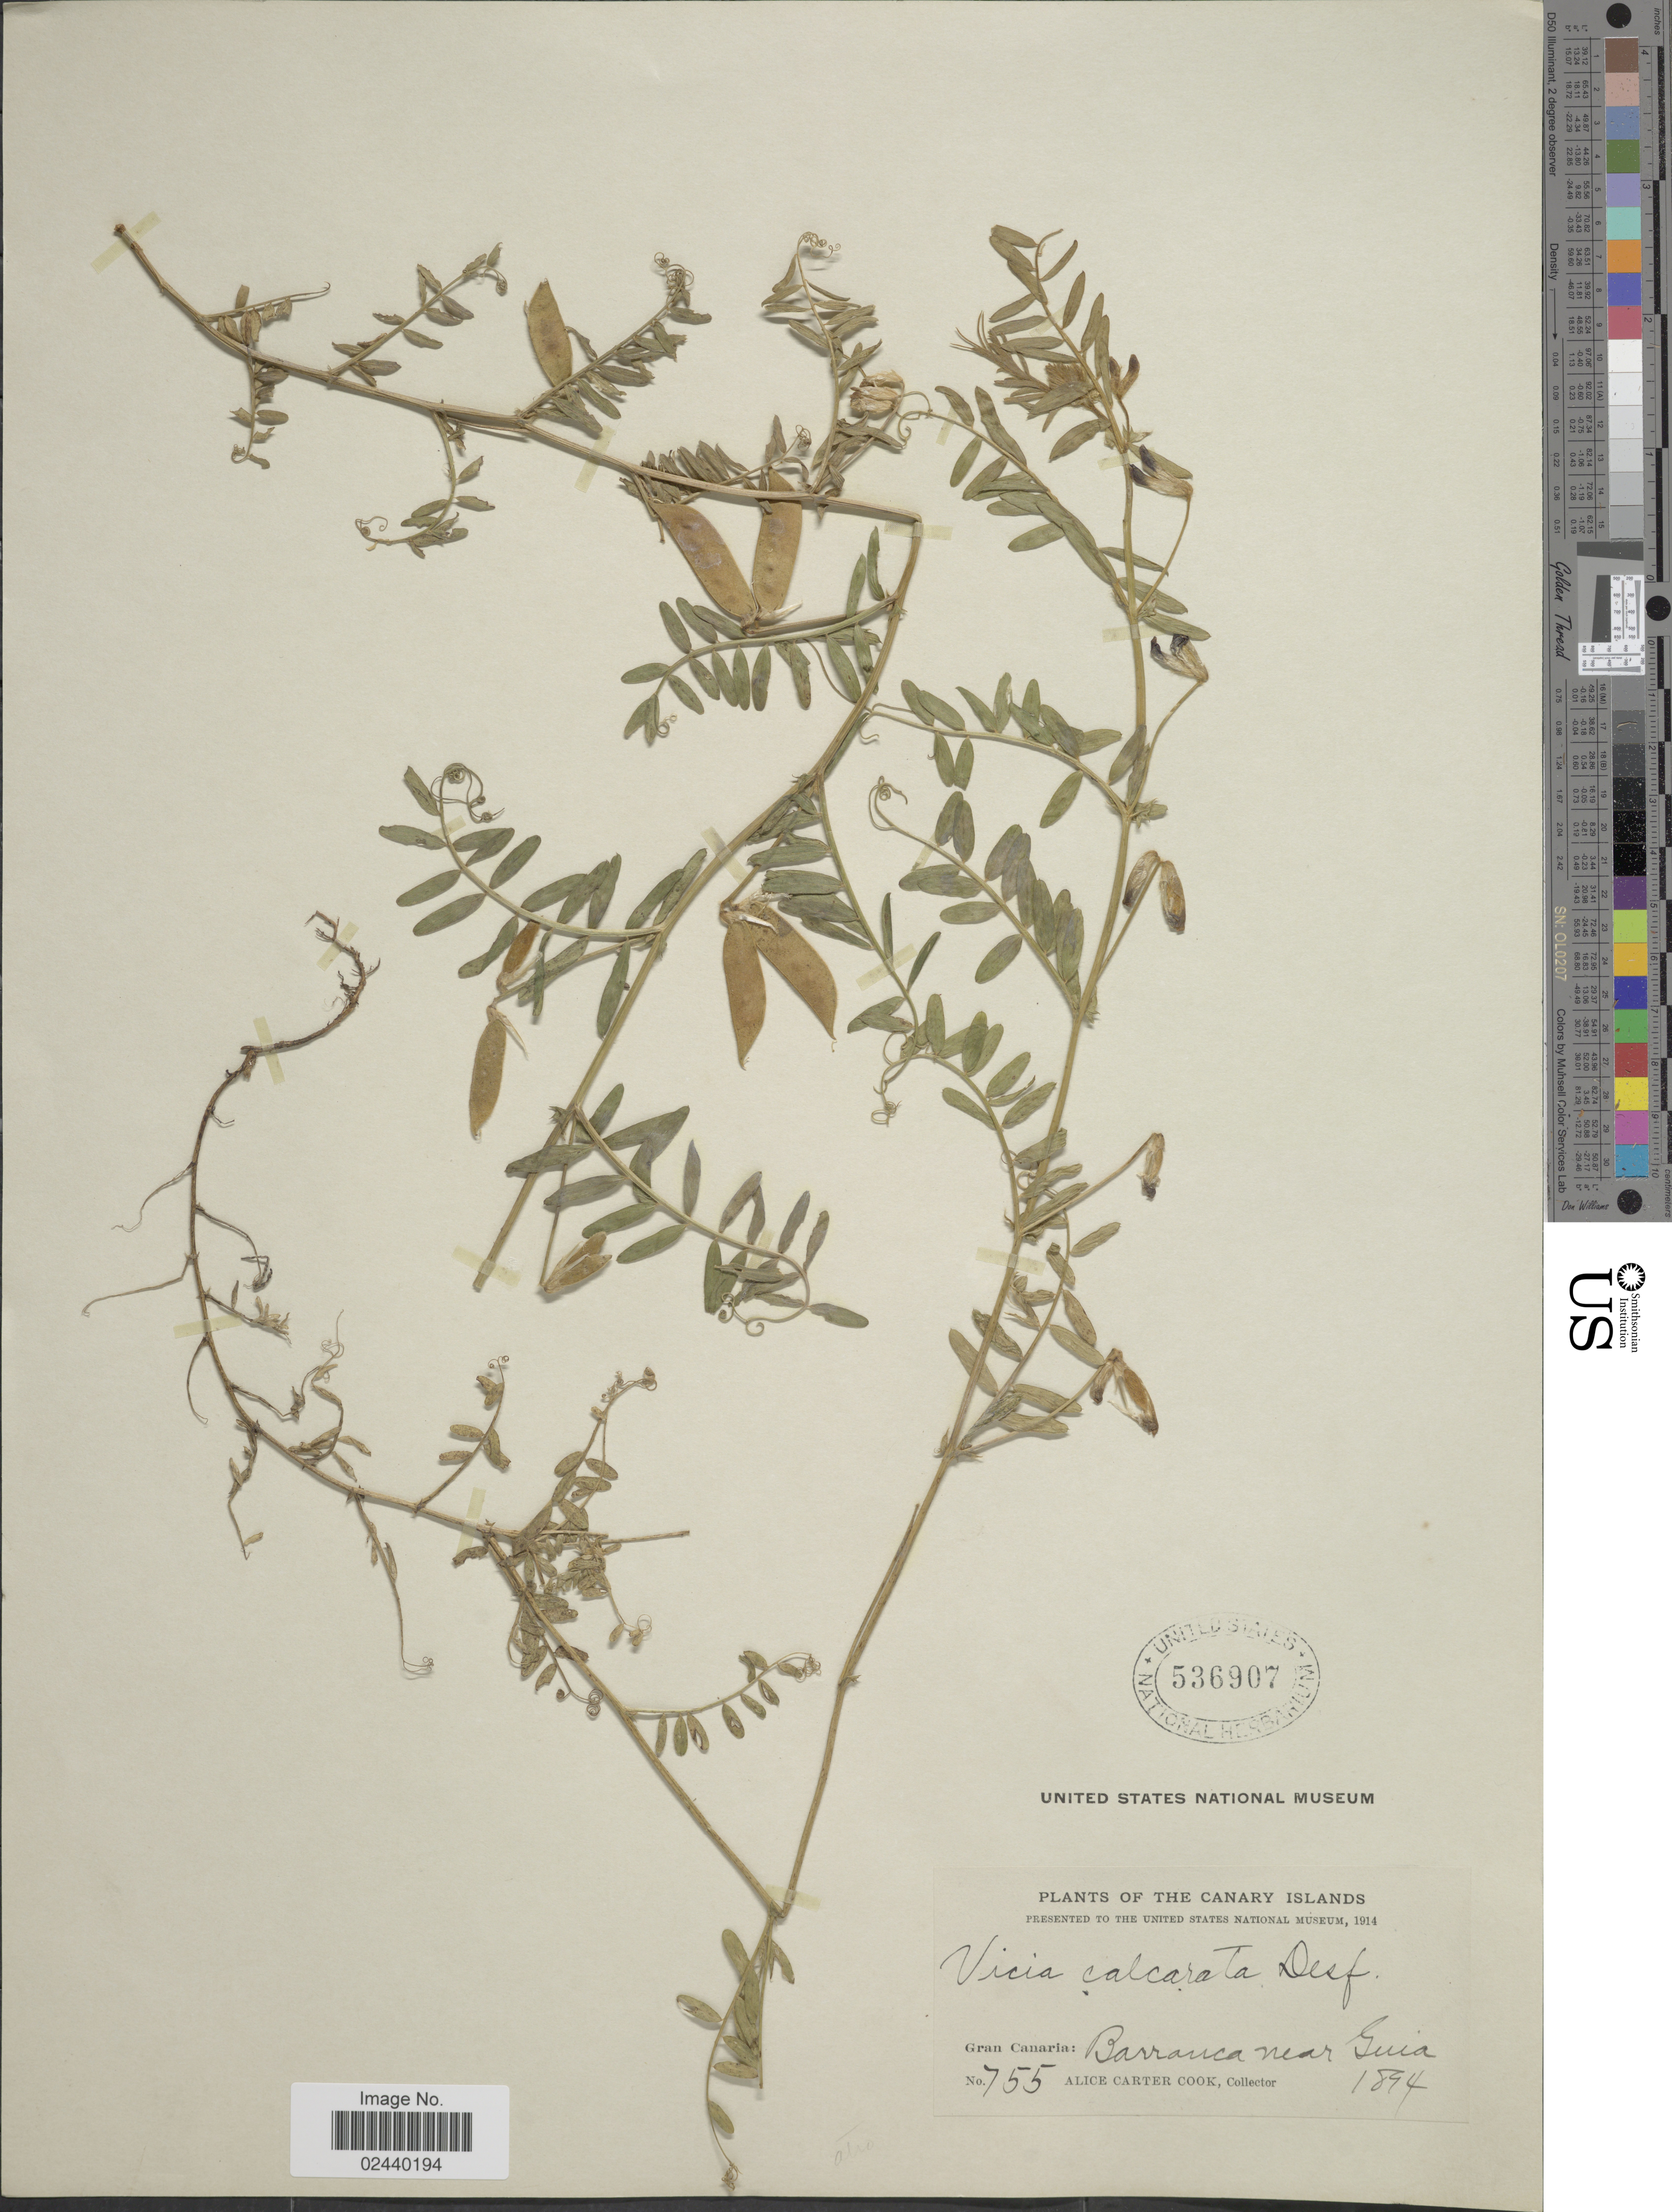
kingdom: Plantae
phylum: Tracheophyta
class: Magnoliopsida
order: Fabales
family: Fabaceae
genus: Vicia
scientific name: Vicia calcarata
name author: Desf.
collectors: Alice C. Cook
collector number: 755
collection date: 1894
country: Spain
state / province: Canarias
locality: The Canary Islands, Gran Canaria: Barranca near Guia.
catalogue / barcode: US 536907